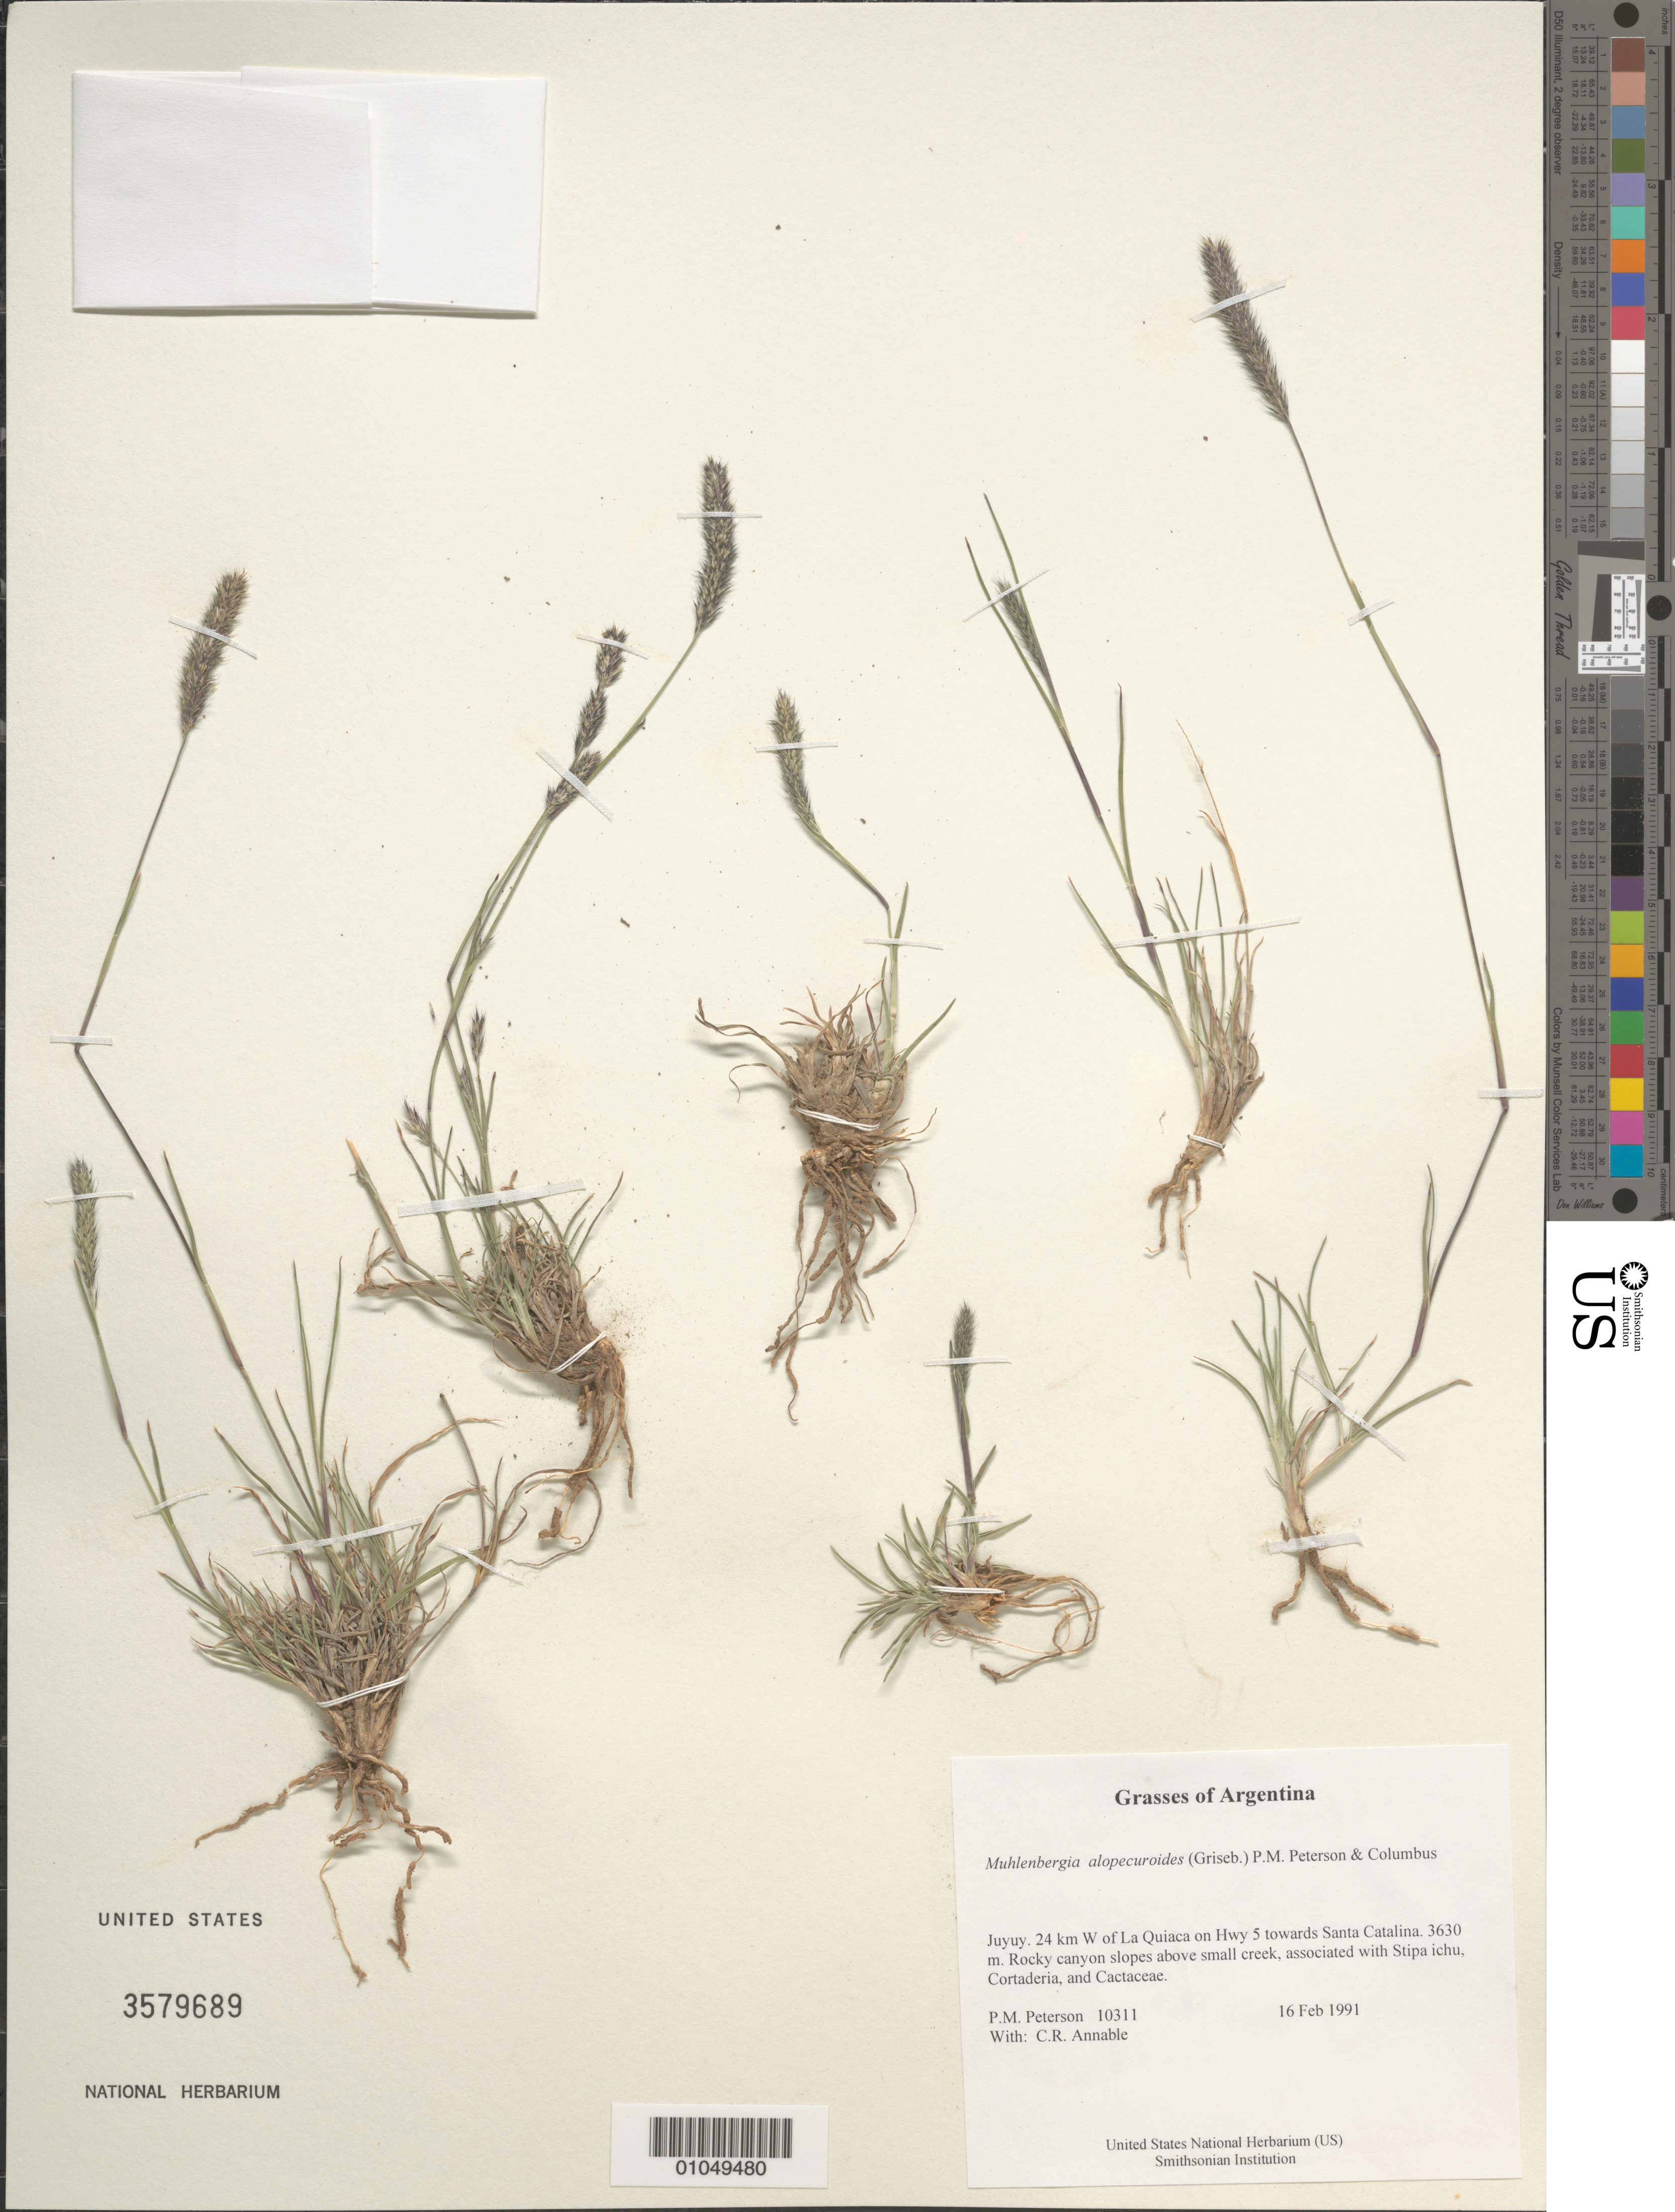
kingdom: Plantae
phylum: Tracheophyta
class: Liliopsida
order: Poales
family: Poaceae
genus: Muhlenbergia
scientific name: Muhlenbergia alopecuroides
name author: (Griseb.) P.M. Peterson & Columbus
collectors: P. M. Peterson & C. R. Annable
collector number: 10311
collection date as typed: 16 Feb 1991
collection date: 1991-02-16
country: Argentina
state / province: Jujuy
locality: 24 km W of La Quiaca on Hwy 5 towards Santa Catalina.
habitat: Rocky canyon slopes above small creek, associated with Stipa ichu, Cortaderia, and Cactaceae.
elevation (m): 3630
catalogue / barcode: US 3579689